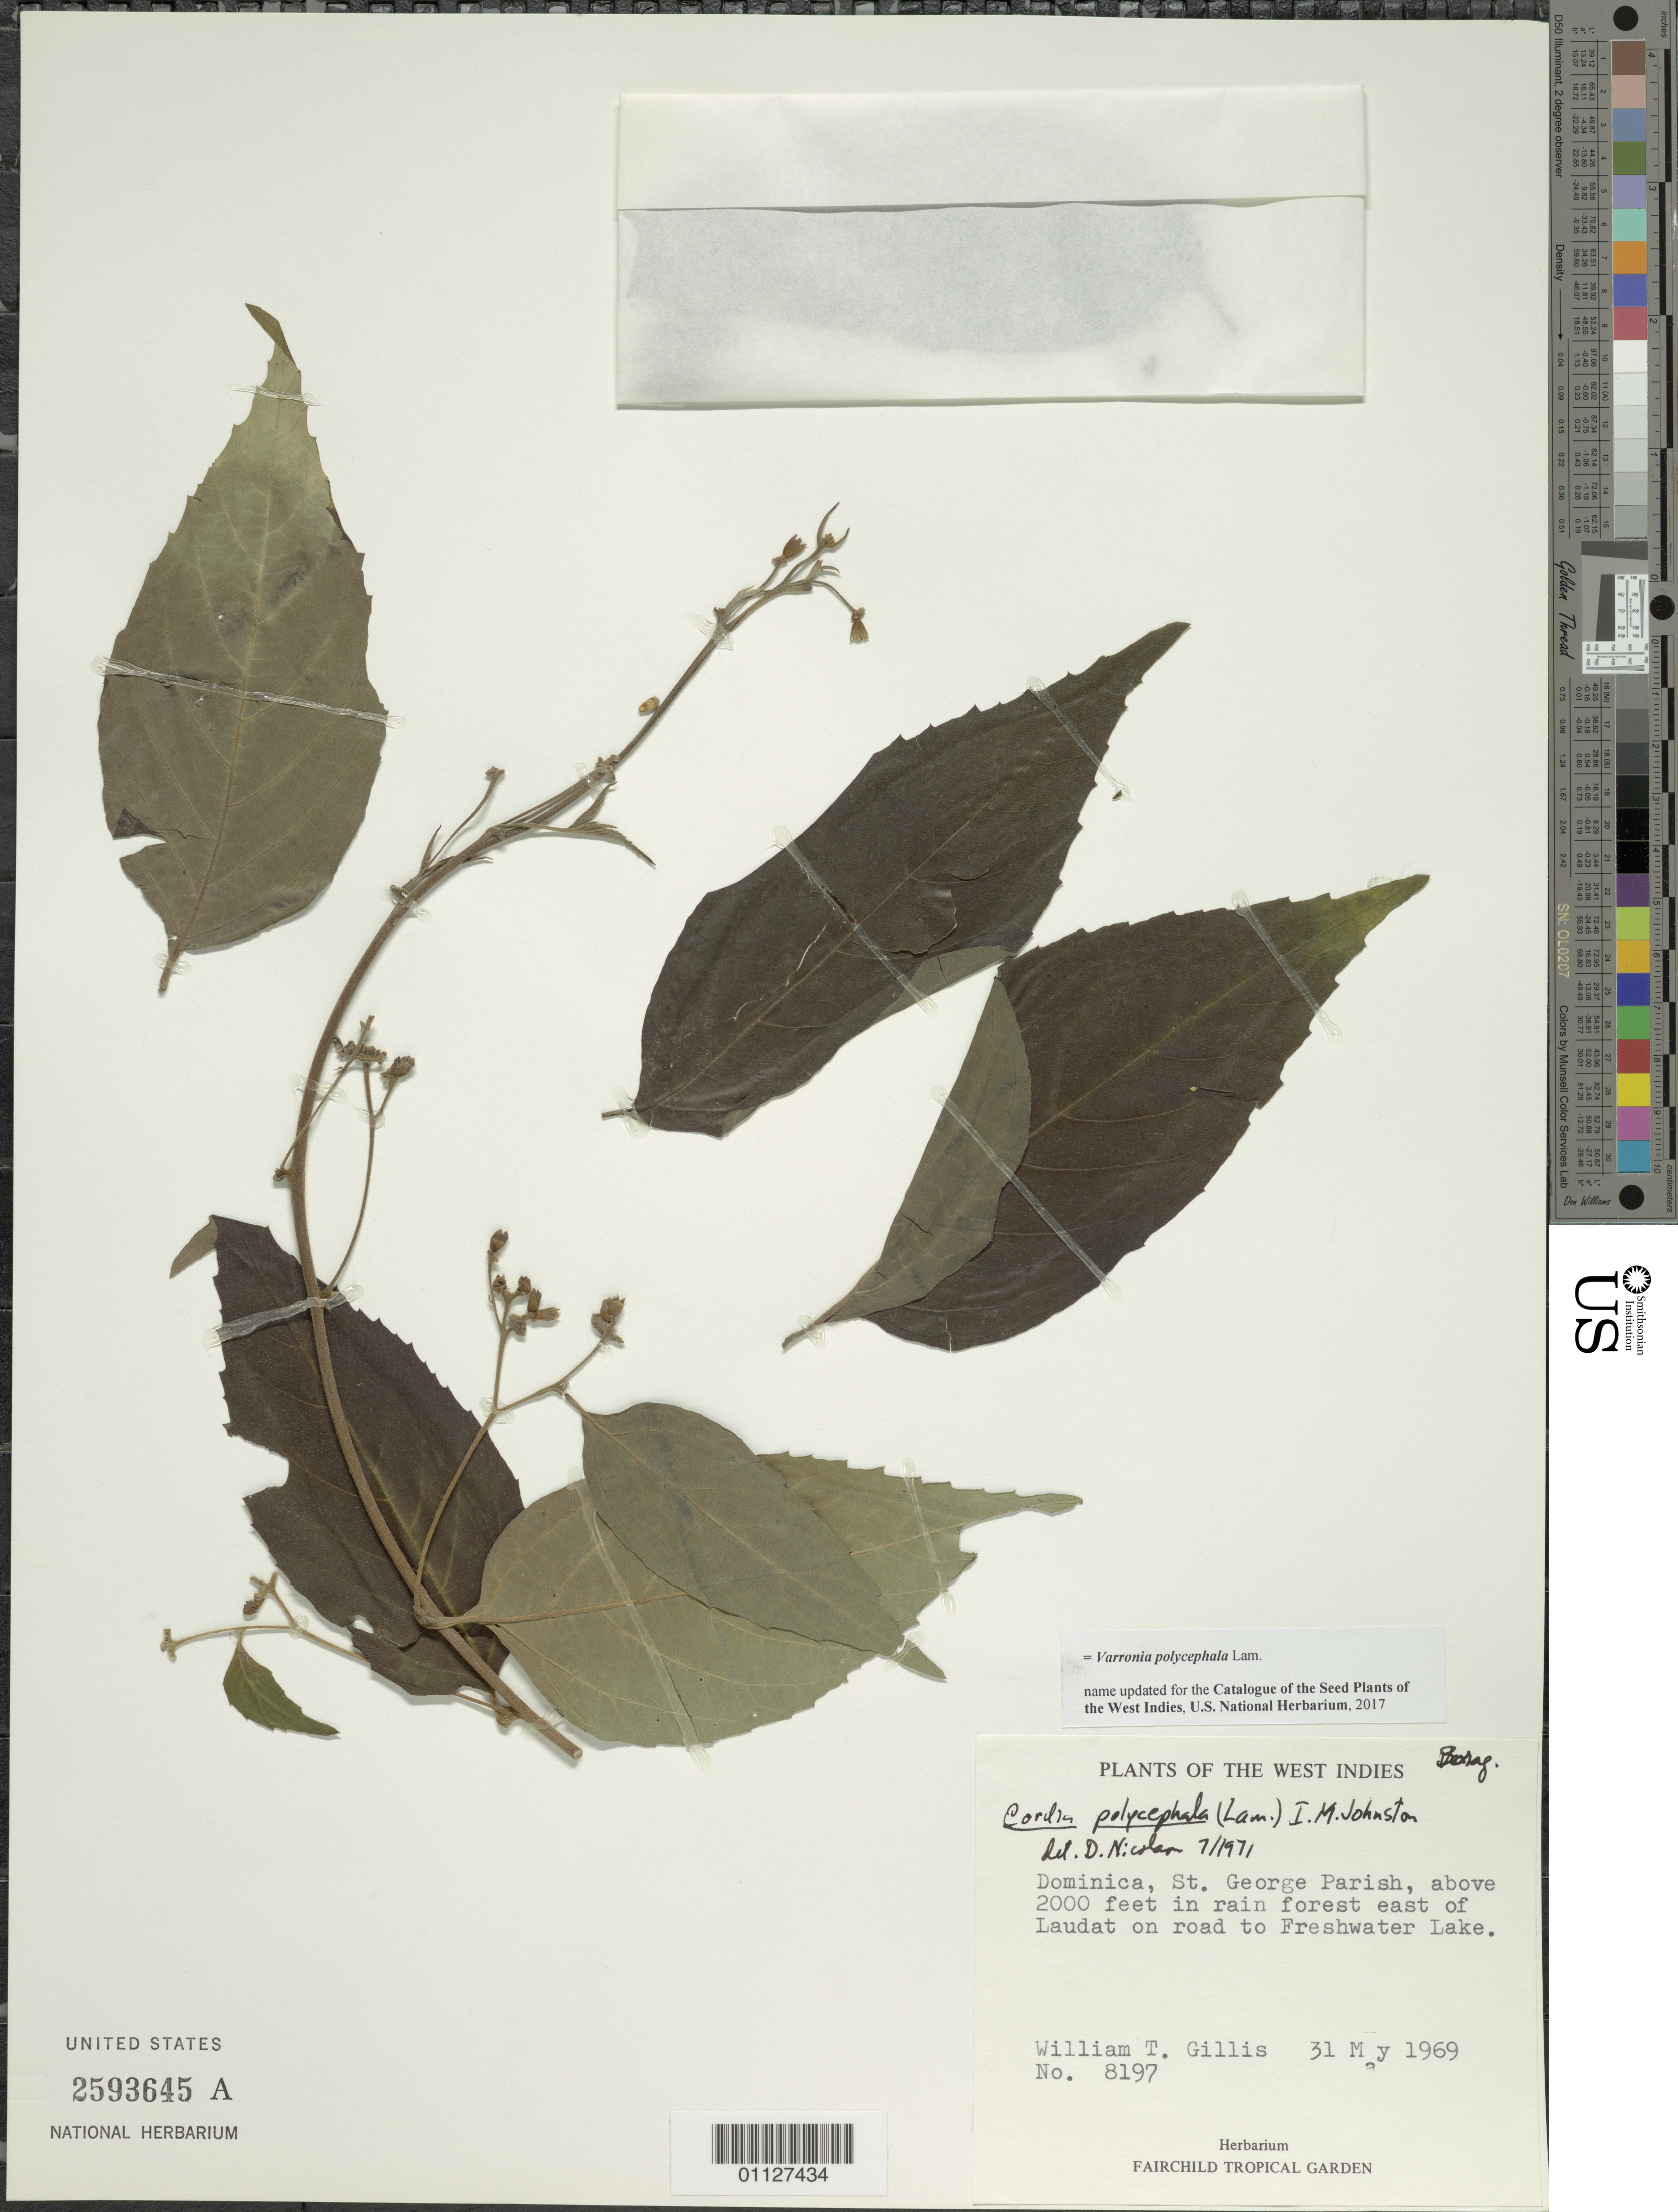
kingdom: Plantae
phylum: Tracheophyta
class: Magnoliopsida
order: Boraginales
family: Cordiaceae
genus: Varronia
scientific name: Varronia polycephala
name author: Lam.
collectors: W. T. Gillis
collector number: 8197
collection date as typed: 31 May 1969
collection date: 1969-05-31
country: Dominica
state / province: St. George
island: Dominica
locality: In rainforest E of Laudat on road to Freshwater Lake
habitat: Rainforest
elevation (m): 610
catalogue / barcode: US 2593645A